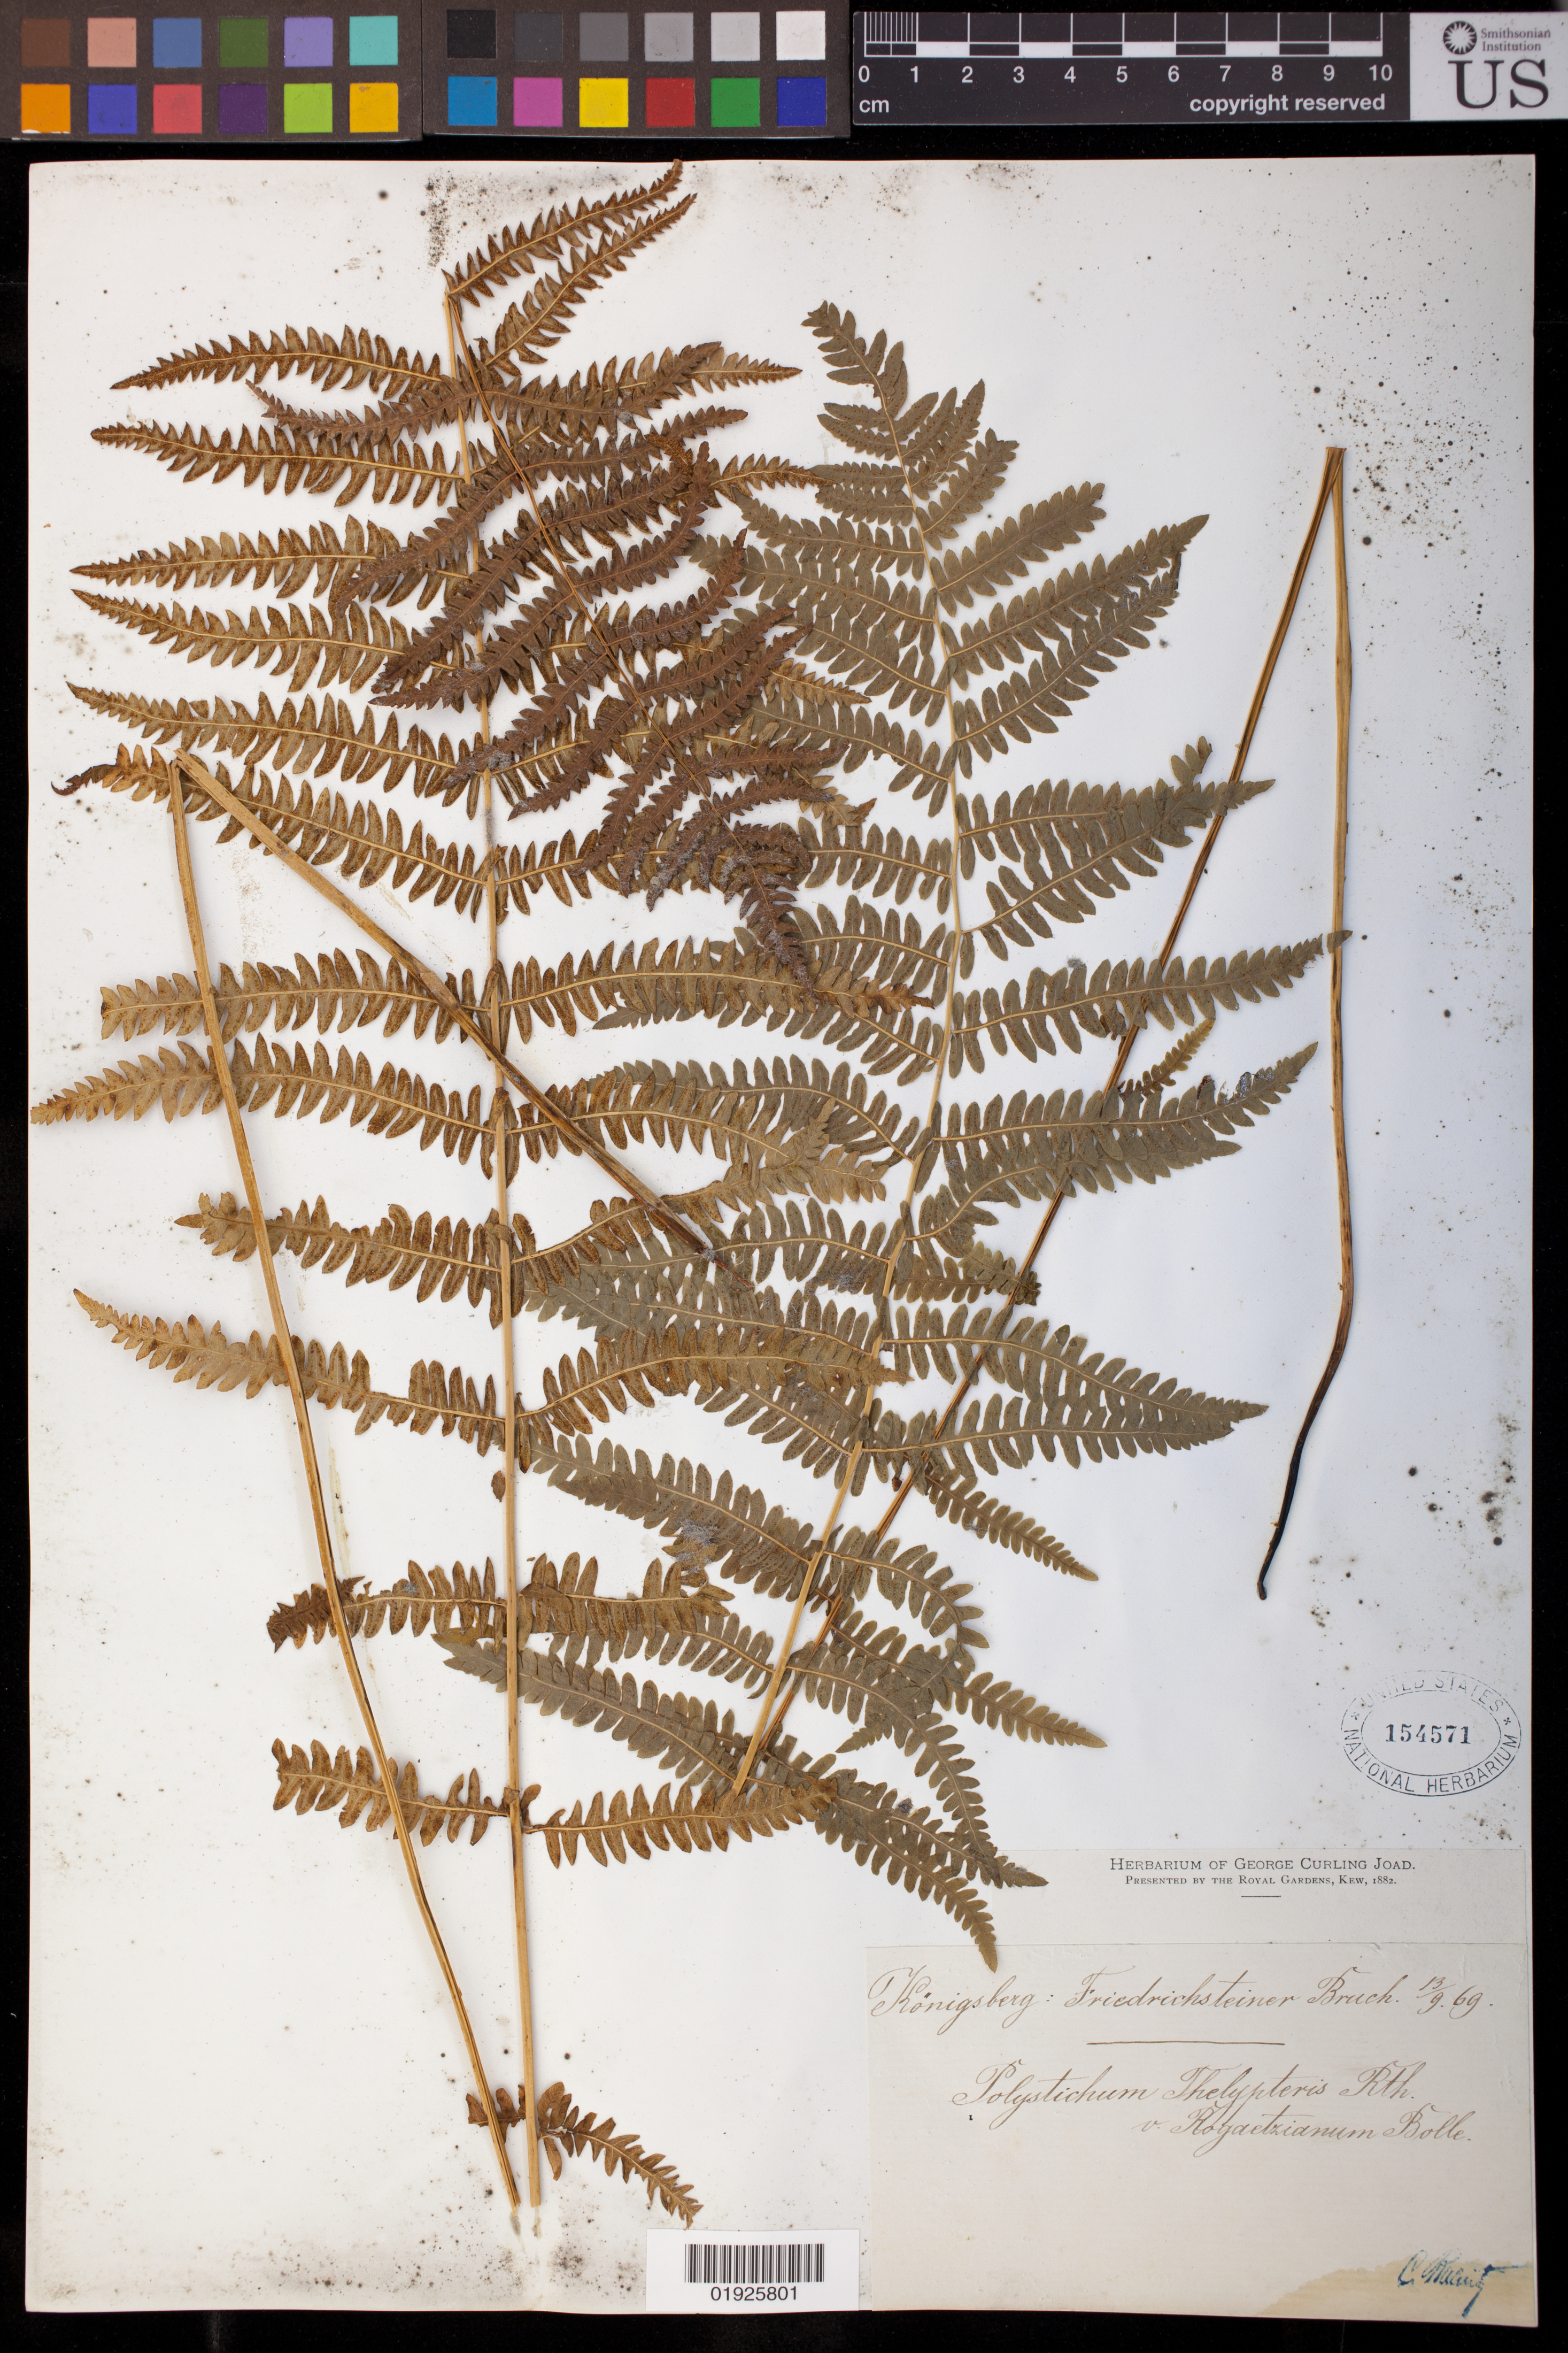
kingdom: Plantae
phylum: Tracheophyta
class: Polypodiopsida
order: Polypodiales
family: Thelypteridaceae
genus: Thelypteris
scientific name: Thelypteris palustris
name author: (Salisb.) Schott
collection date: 1869-09-13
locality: Konigsburg: Friedrichsteiner Bruch.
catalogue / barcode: US 154571